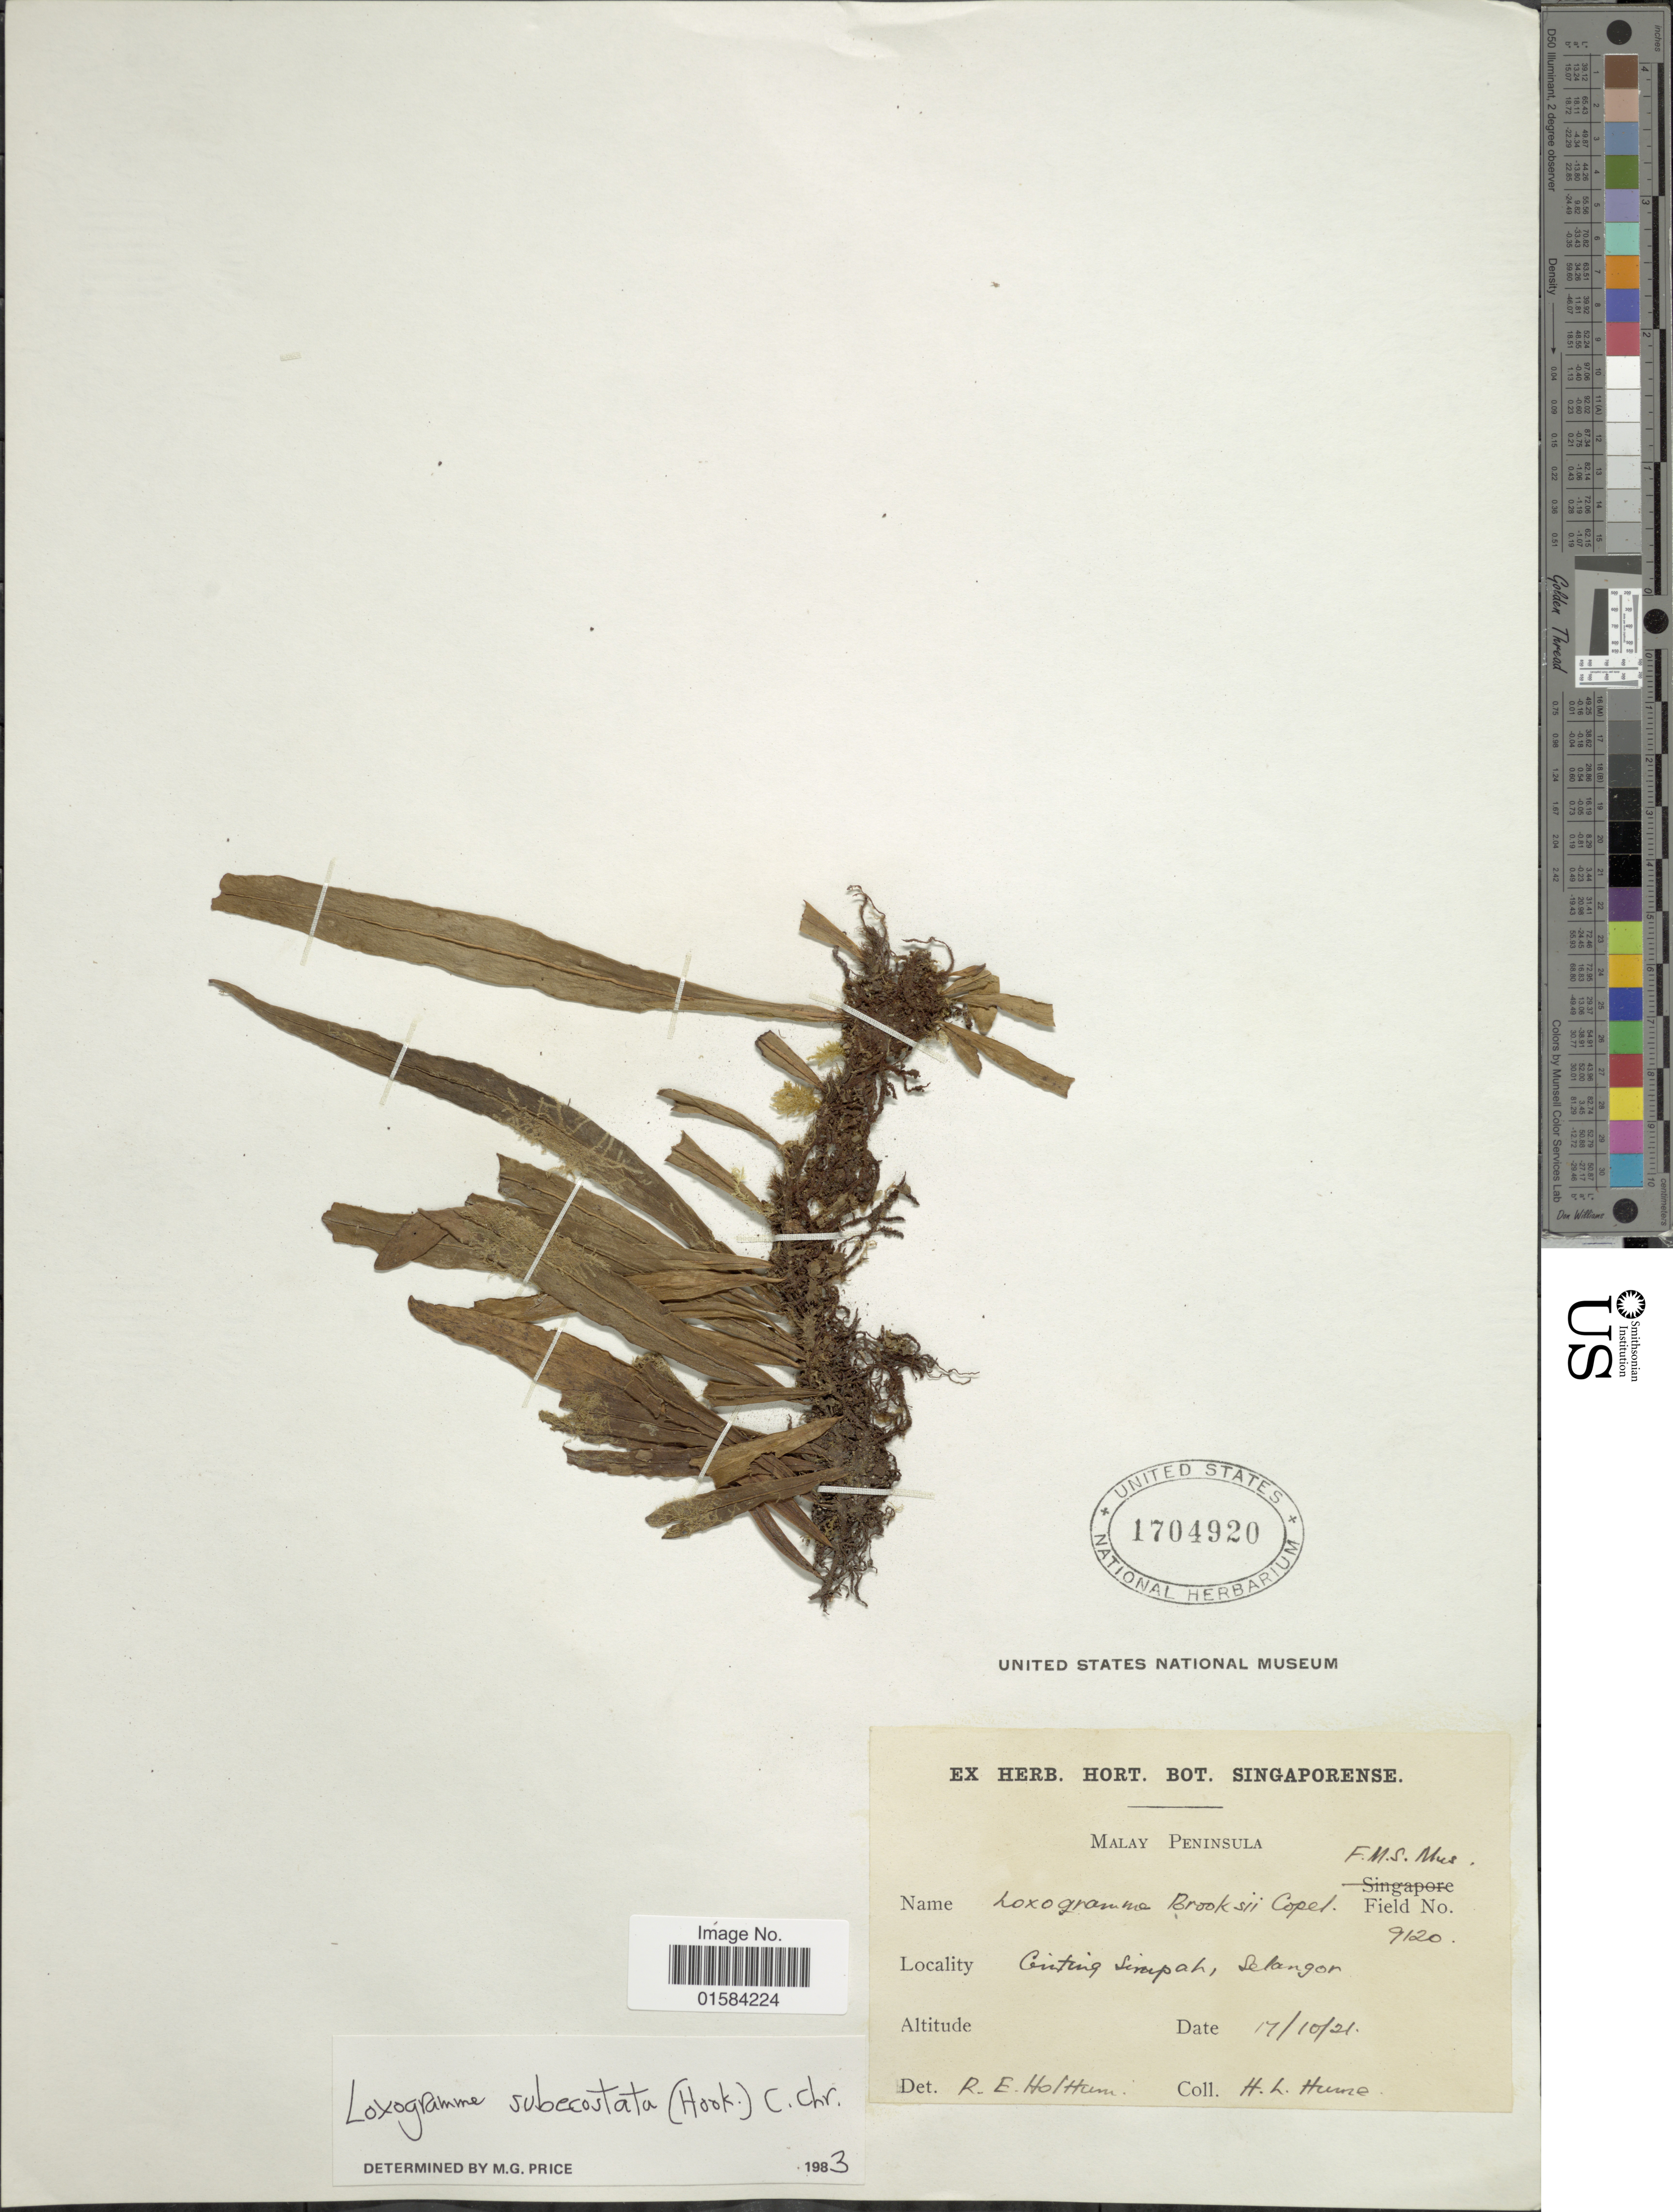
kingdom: Plantae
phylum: Tracheophyta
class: Polypodiopsida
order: Polypodiales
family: Polypodiaceae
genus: Loxogramme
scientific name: Loxogramme subecostata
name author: (Hook.) C. Chr.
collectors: H. Hume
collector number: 9120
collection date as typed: Transcribed d/m/y: 17/1/21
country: Malaysia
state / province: Selangor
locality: Malay Peninsula, Ginting Simpah, Selangor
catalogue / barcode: US 1704920